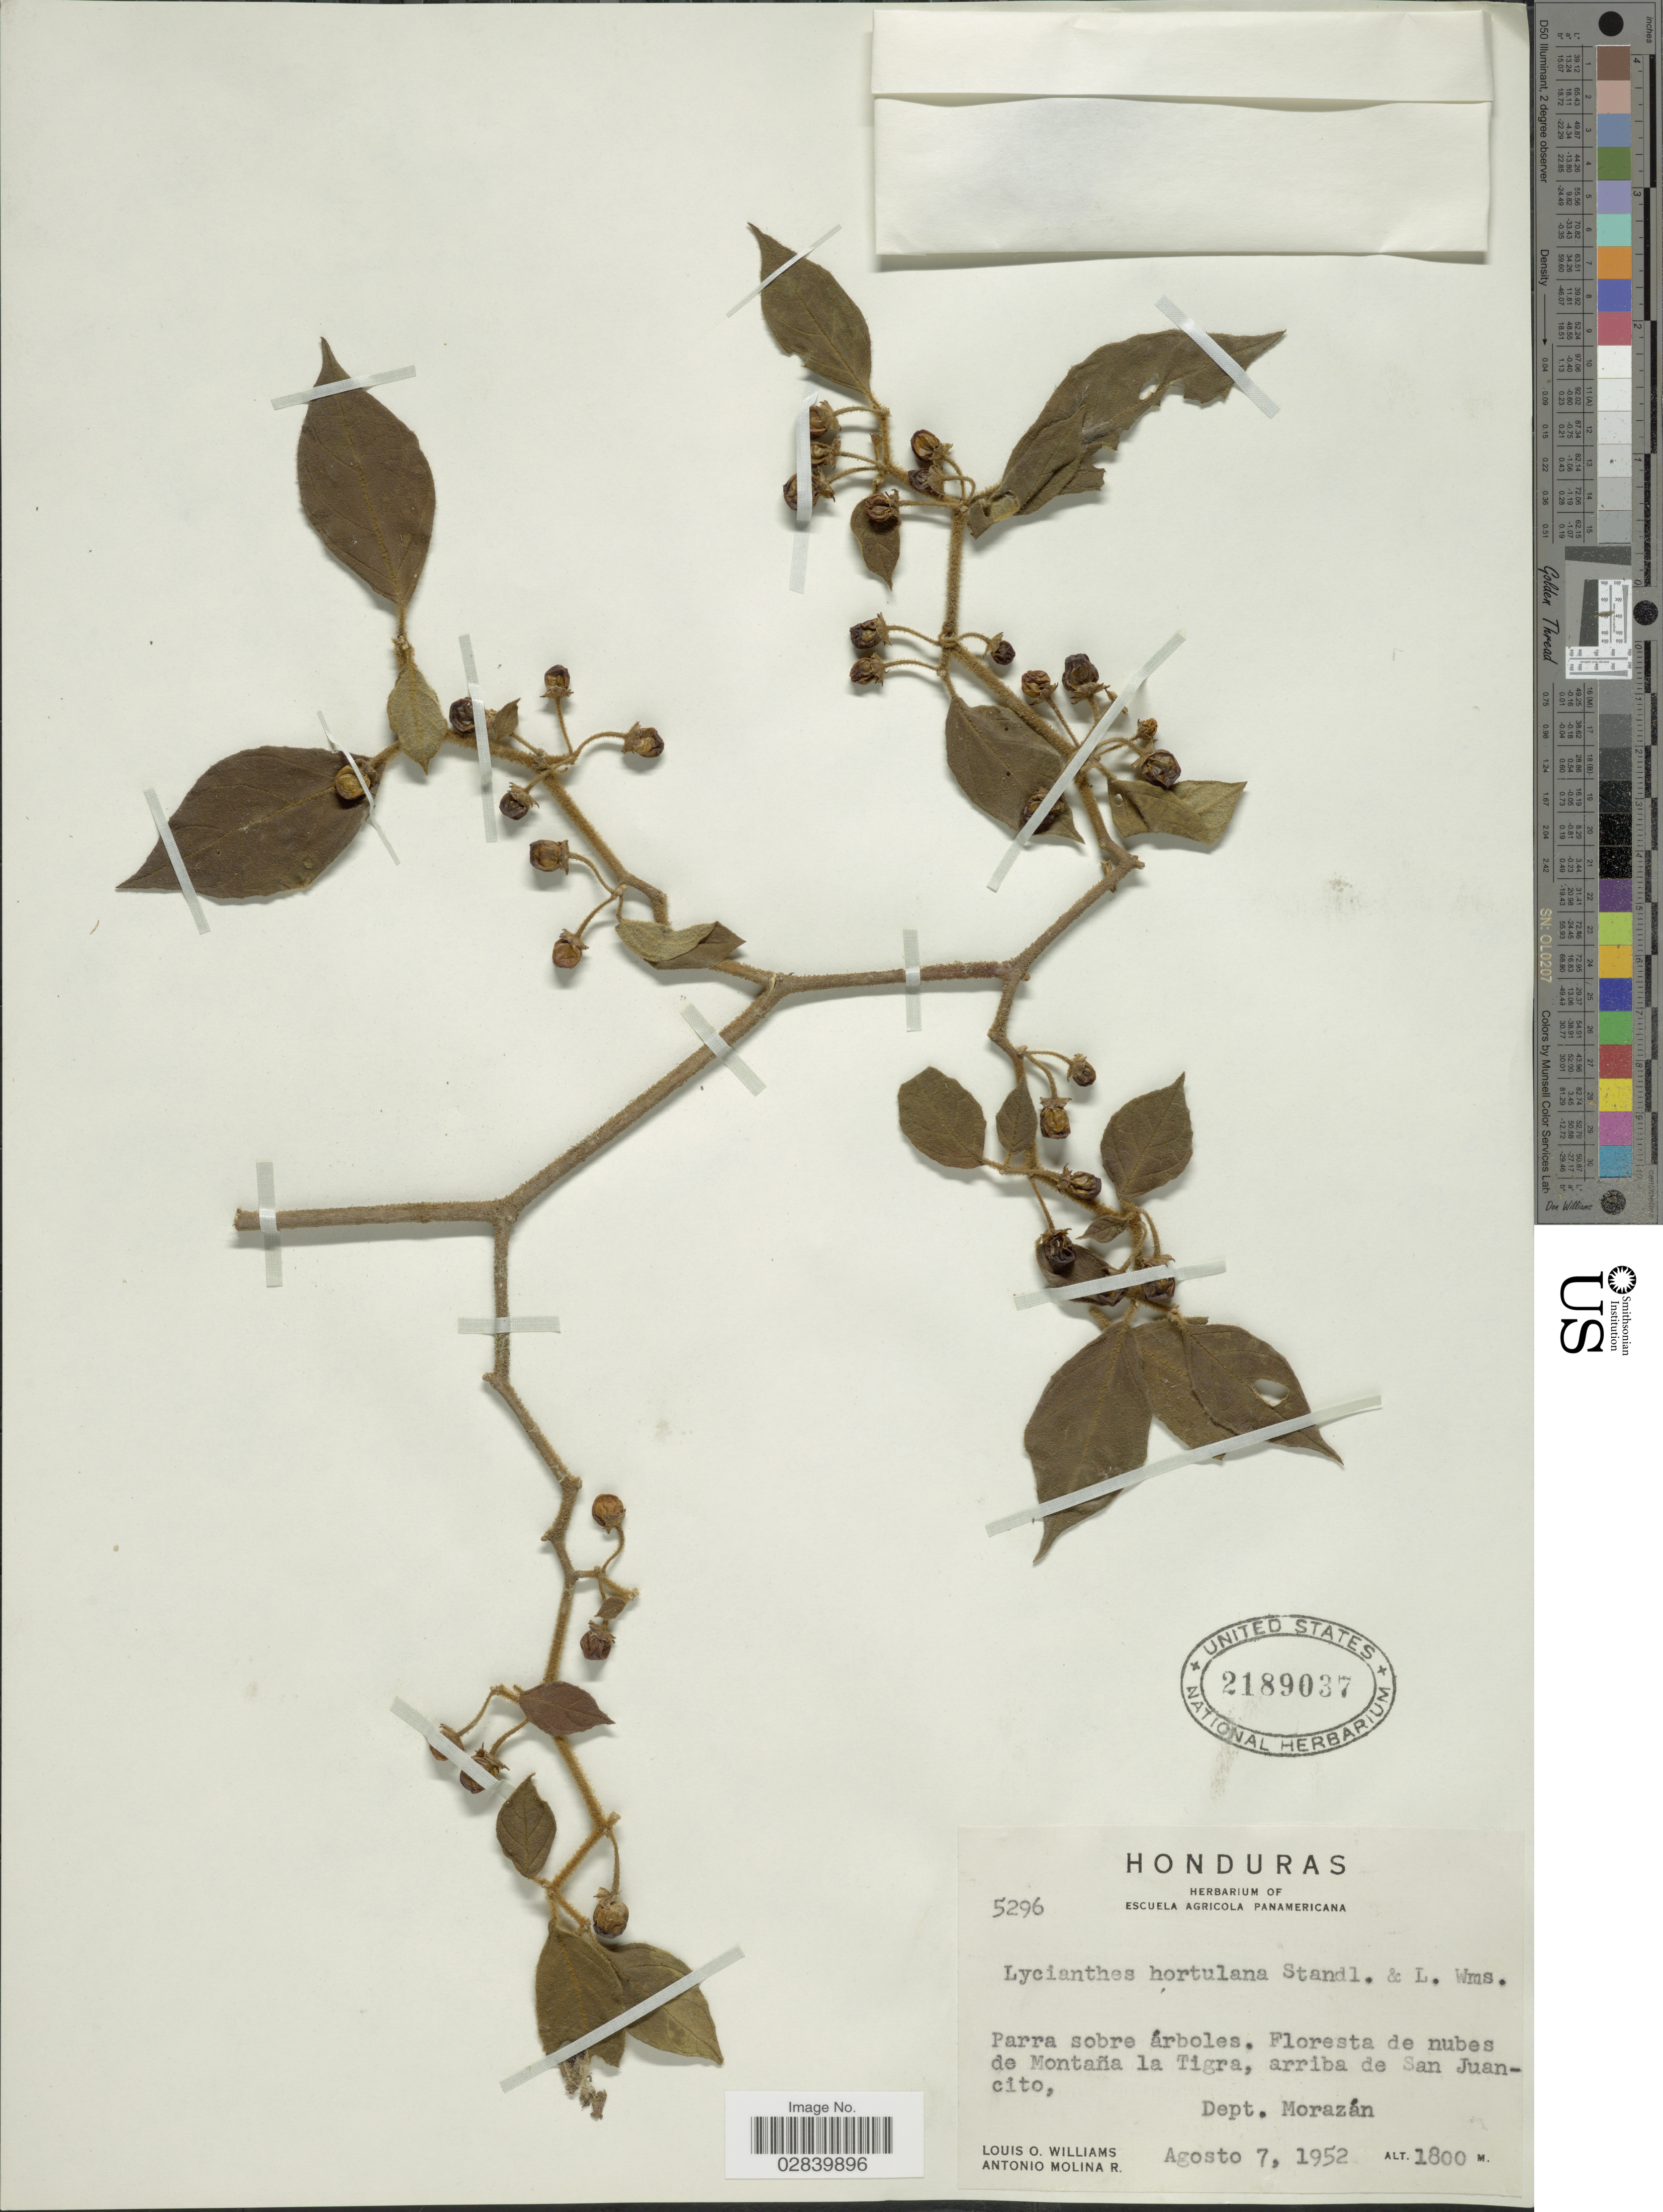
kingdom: Plantae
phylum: Tracheophyta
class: Magnoliopsida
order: Solanales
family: Solanaceae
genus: Lycianthes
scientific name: Lycianthes hortulana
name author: Standl. & L.O. Williams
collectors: L. O. Williams & A. Molina R.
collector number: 5296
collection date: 1952-08-07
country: Honduras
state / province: Fco. Morazán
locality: Floresta de nubes de Montaña la Tigra, arriba de San Juancito, Dept. Morazán.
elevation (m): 1800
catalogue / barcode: US 2189037